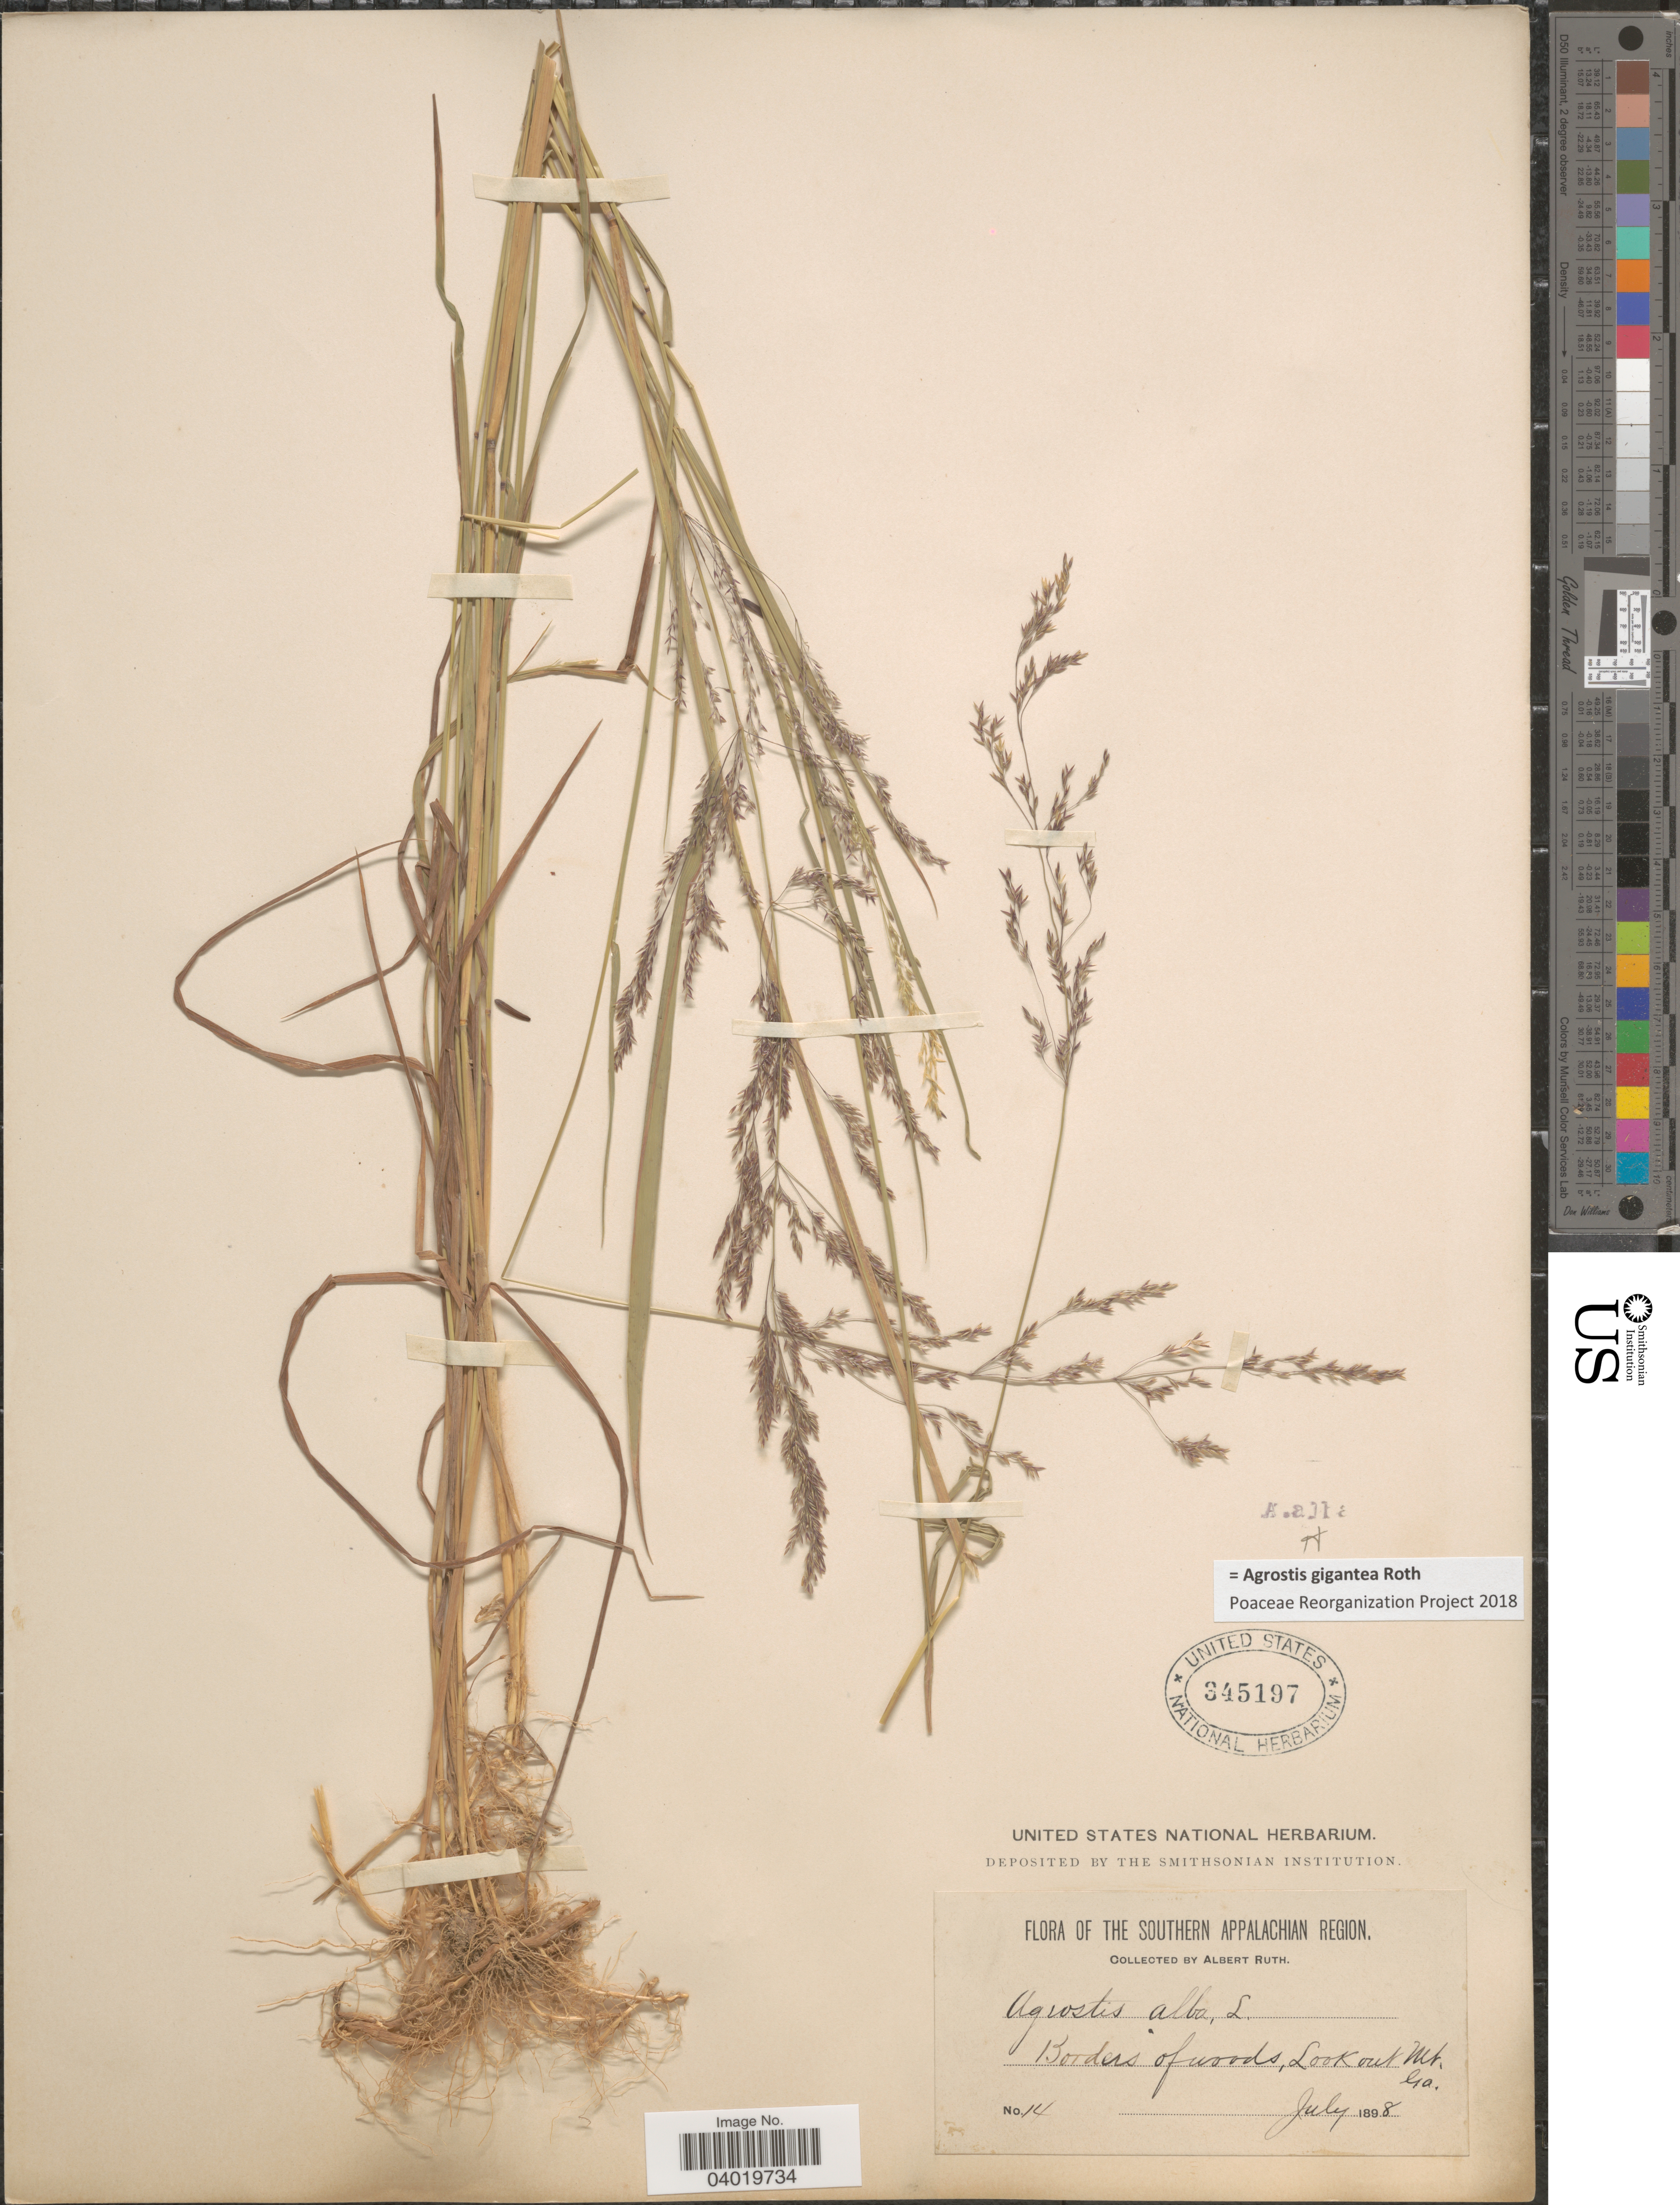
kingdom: Plantae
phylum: Tracheophyta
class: Liliopsida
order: Poales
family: Poaceae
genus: Agrostis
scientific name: Agrostis gigantea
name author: Roth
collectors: A. Ruth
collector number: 14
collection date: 1898-07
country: United States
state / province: Georgia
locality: The Southern Appalachian Region. Borders of woods, Lookout Mt.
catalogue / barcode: US 345197